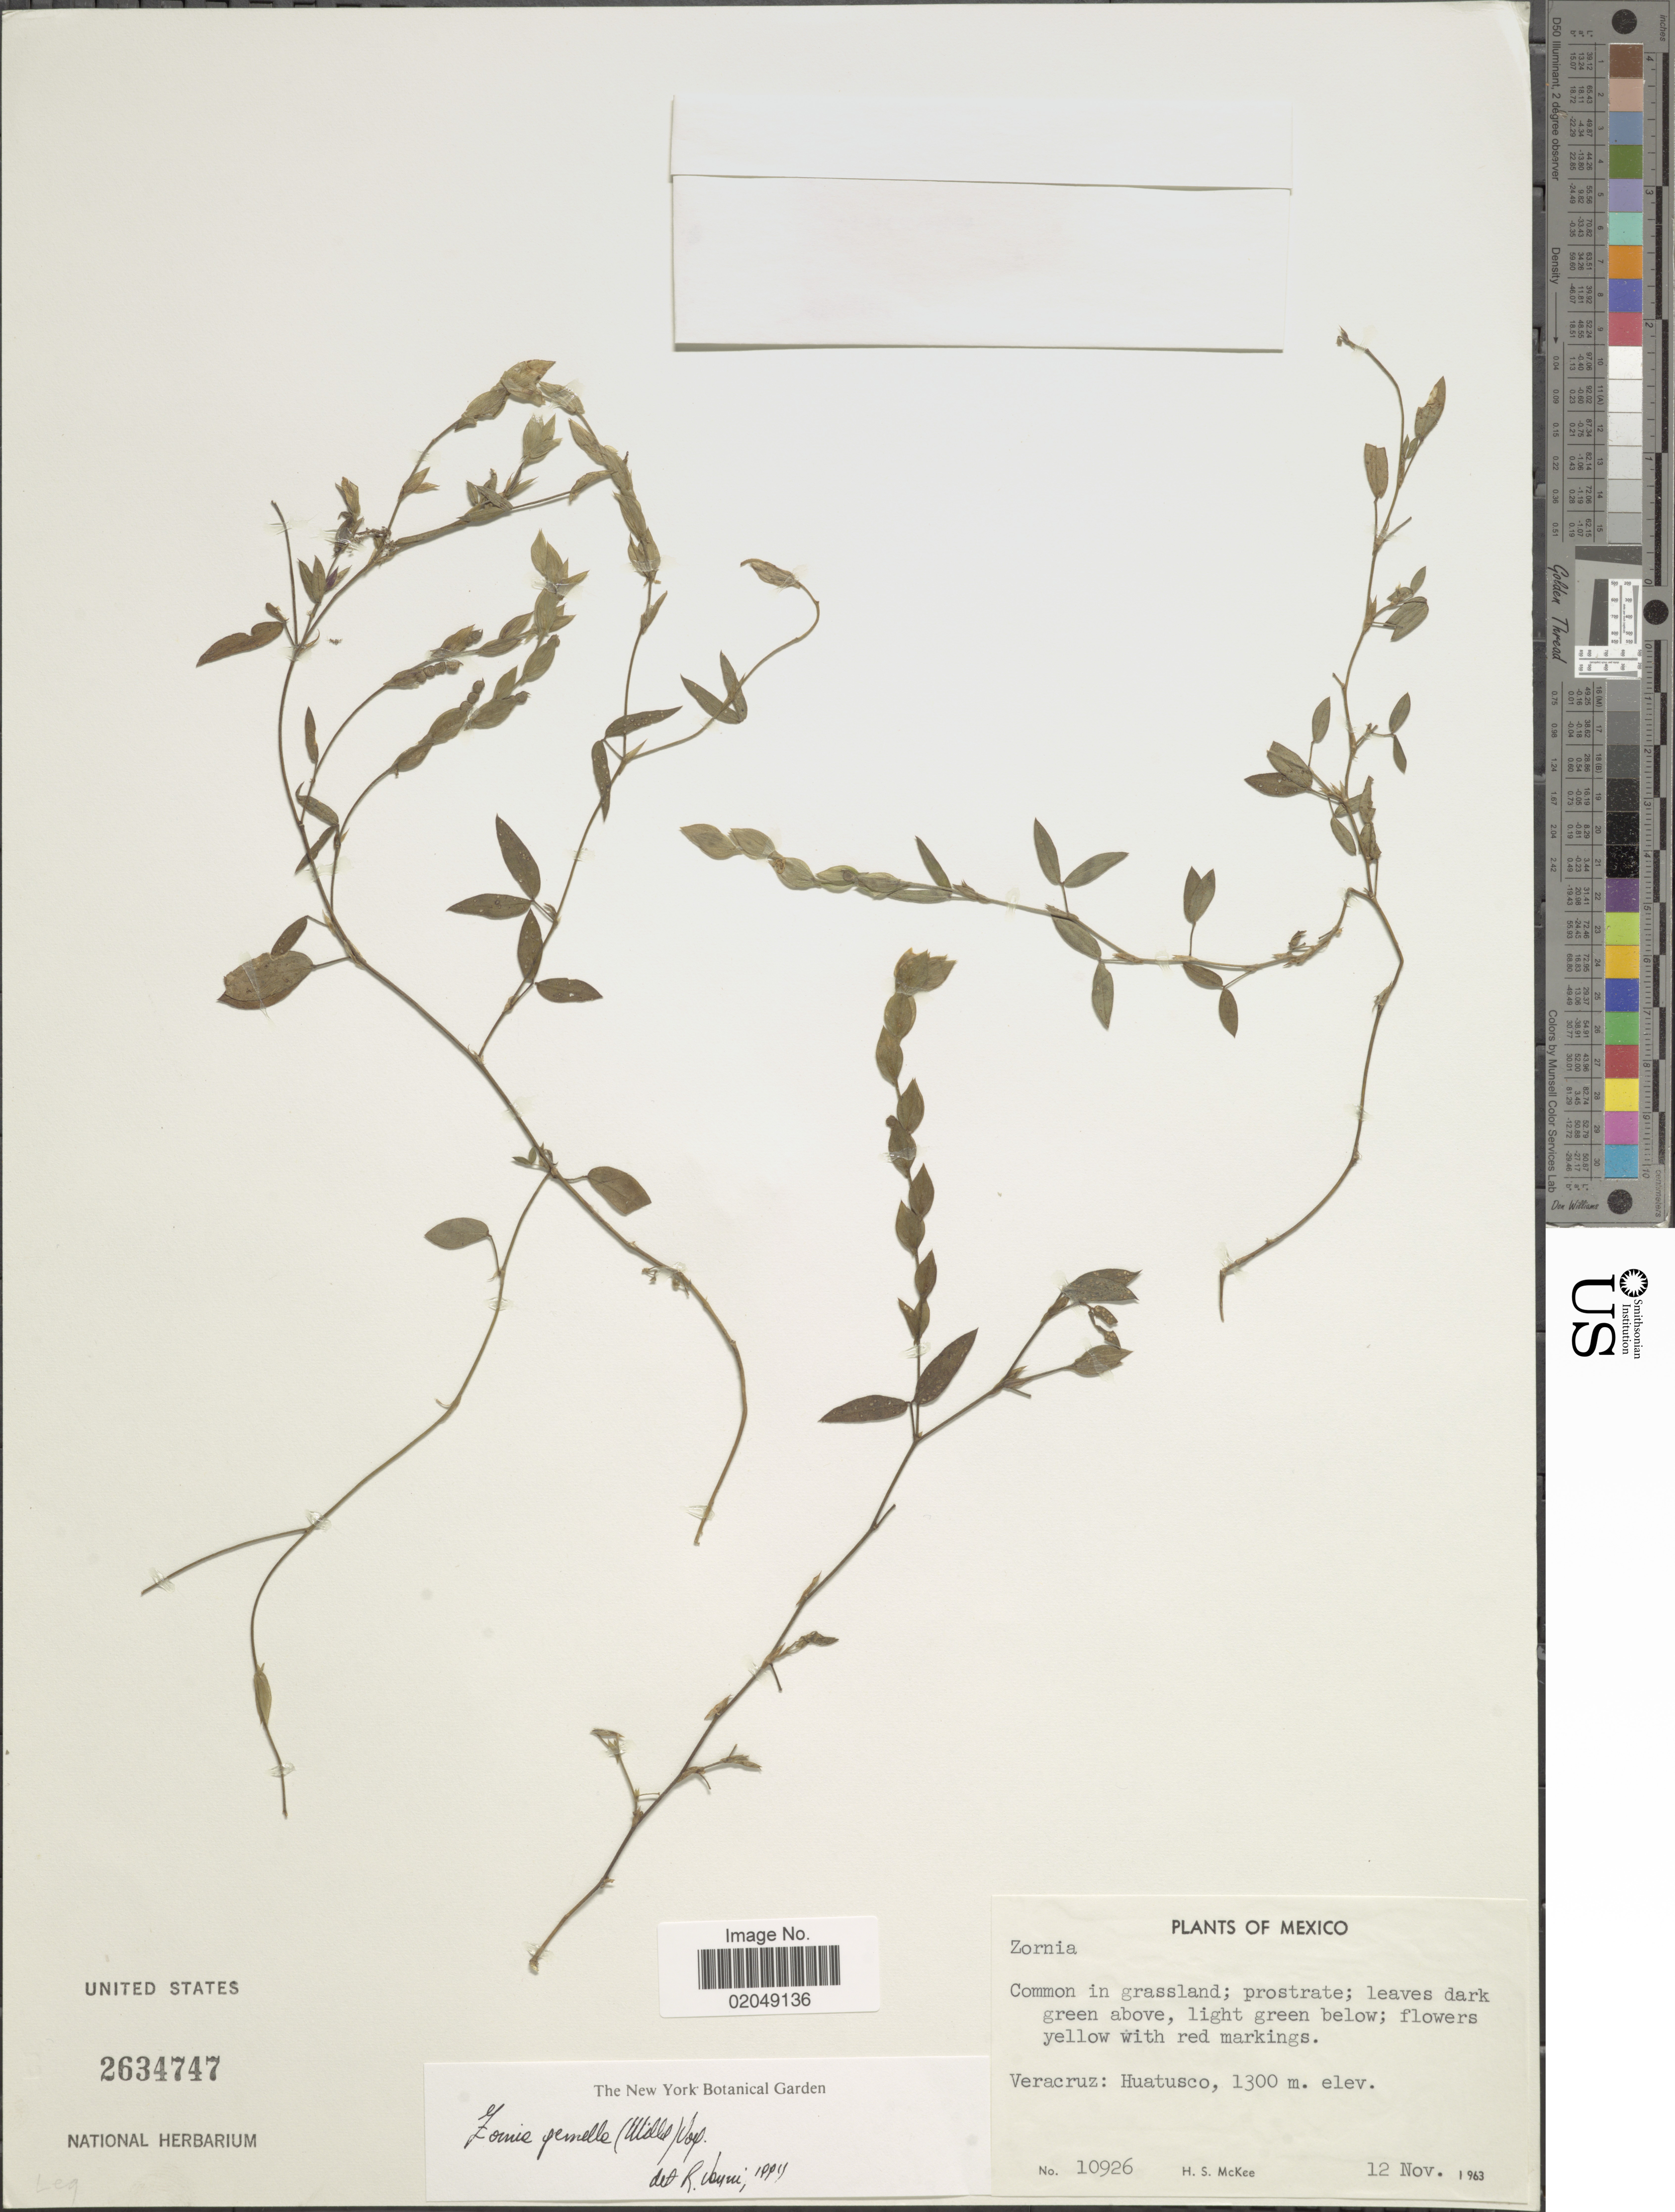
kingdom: Plantae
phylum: Tracheophyta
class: Magnoliopsida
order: Fabales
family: Fabaceae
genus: Zornia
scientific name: Zornia gemella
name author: Vogel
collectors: H. S. McKee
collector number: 10926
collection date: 1963-11-12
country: Mexico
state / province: Veracruz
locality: Veracruz, Huatusco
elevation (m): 1300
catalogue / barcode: US 2634747